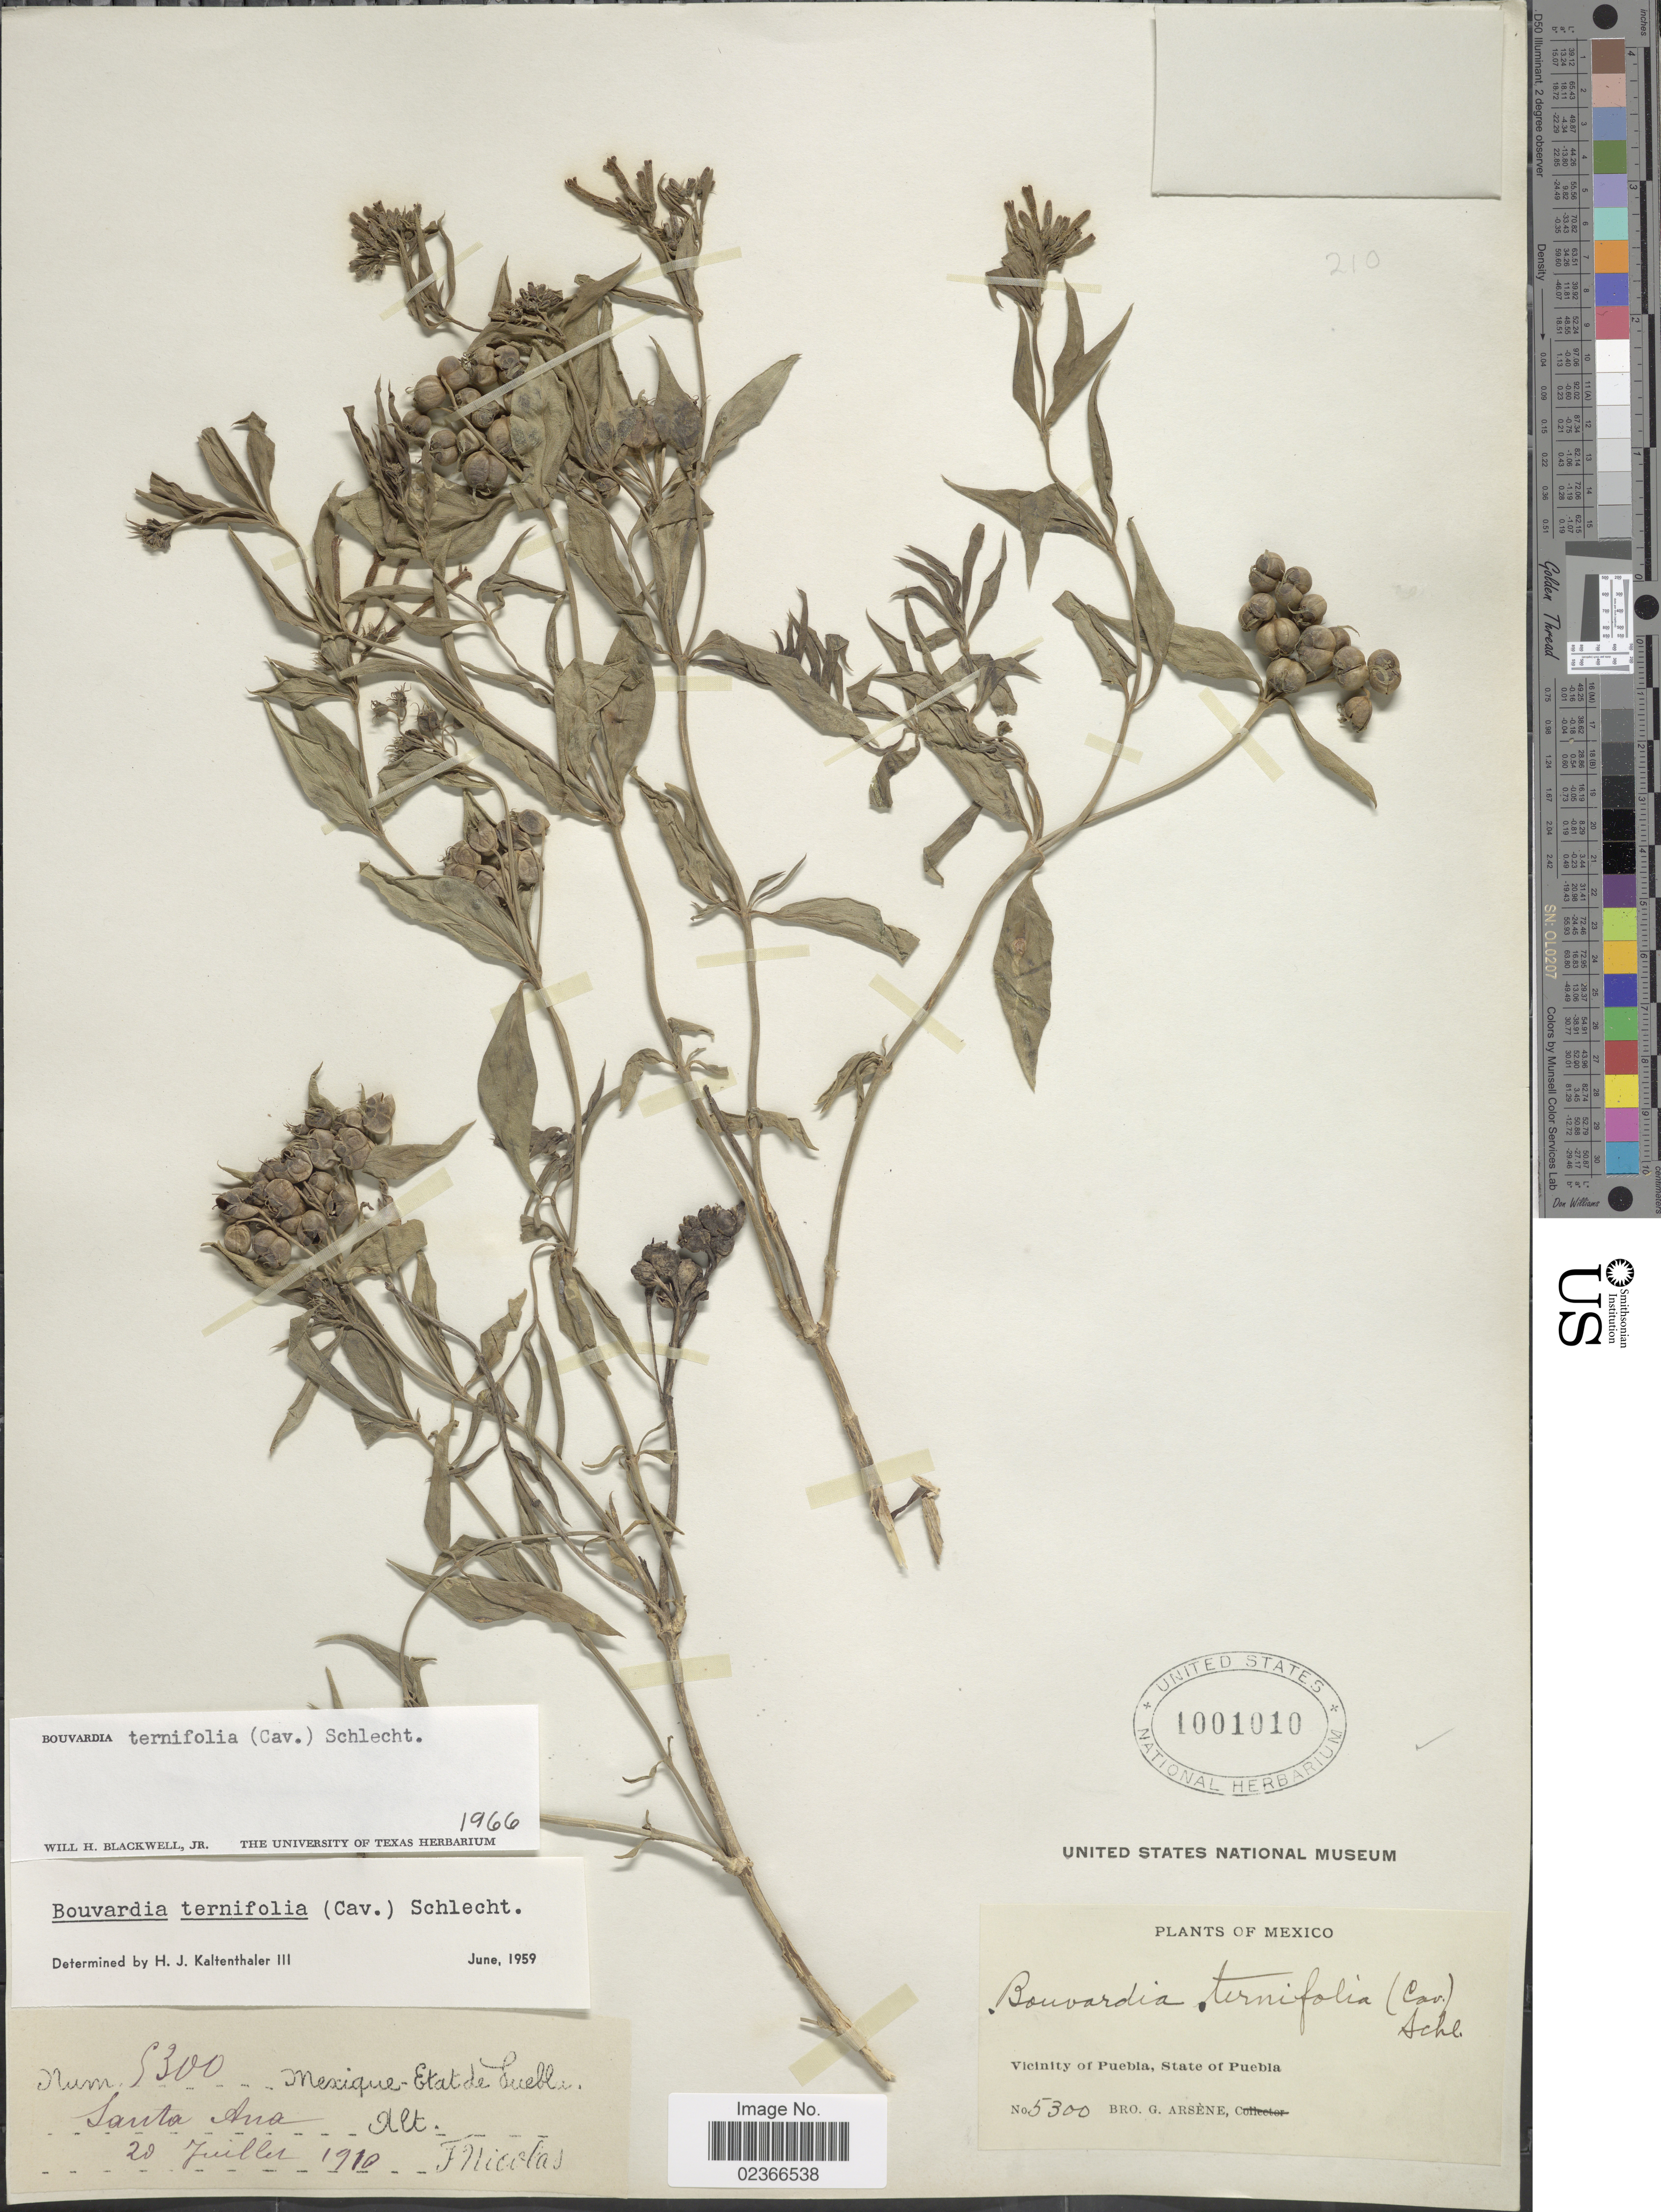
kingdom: Plantae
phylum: Tracheophyta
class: Magnoliopsida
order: Gentianales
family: Rubiaceae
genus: Bouvardia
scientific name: Bouvardia ternifolia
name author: (Cav.) Schltdl.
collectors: F. Nicolas & Bro. G. Arsène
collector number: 5300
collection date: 1910-07-20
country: Mexico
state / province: Puebla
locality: Etat de Puebla. Santa Ana. Vicinity of Puebla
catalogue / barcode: US 1001010